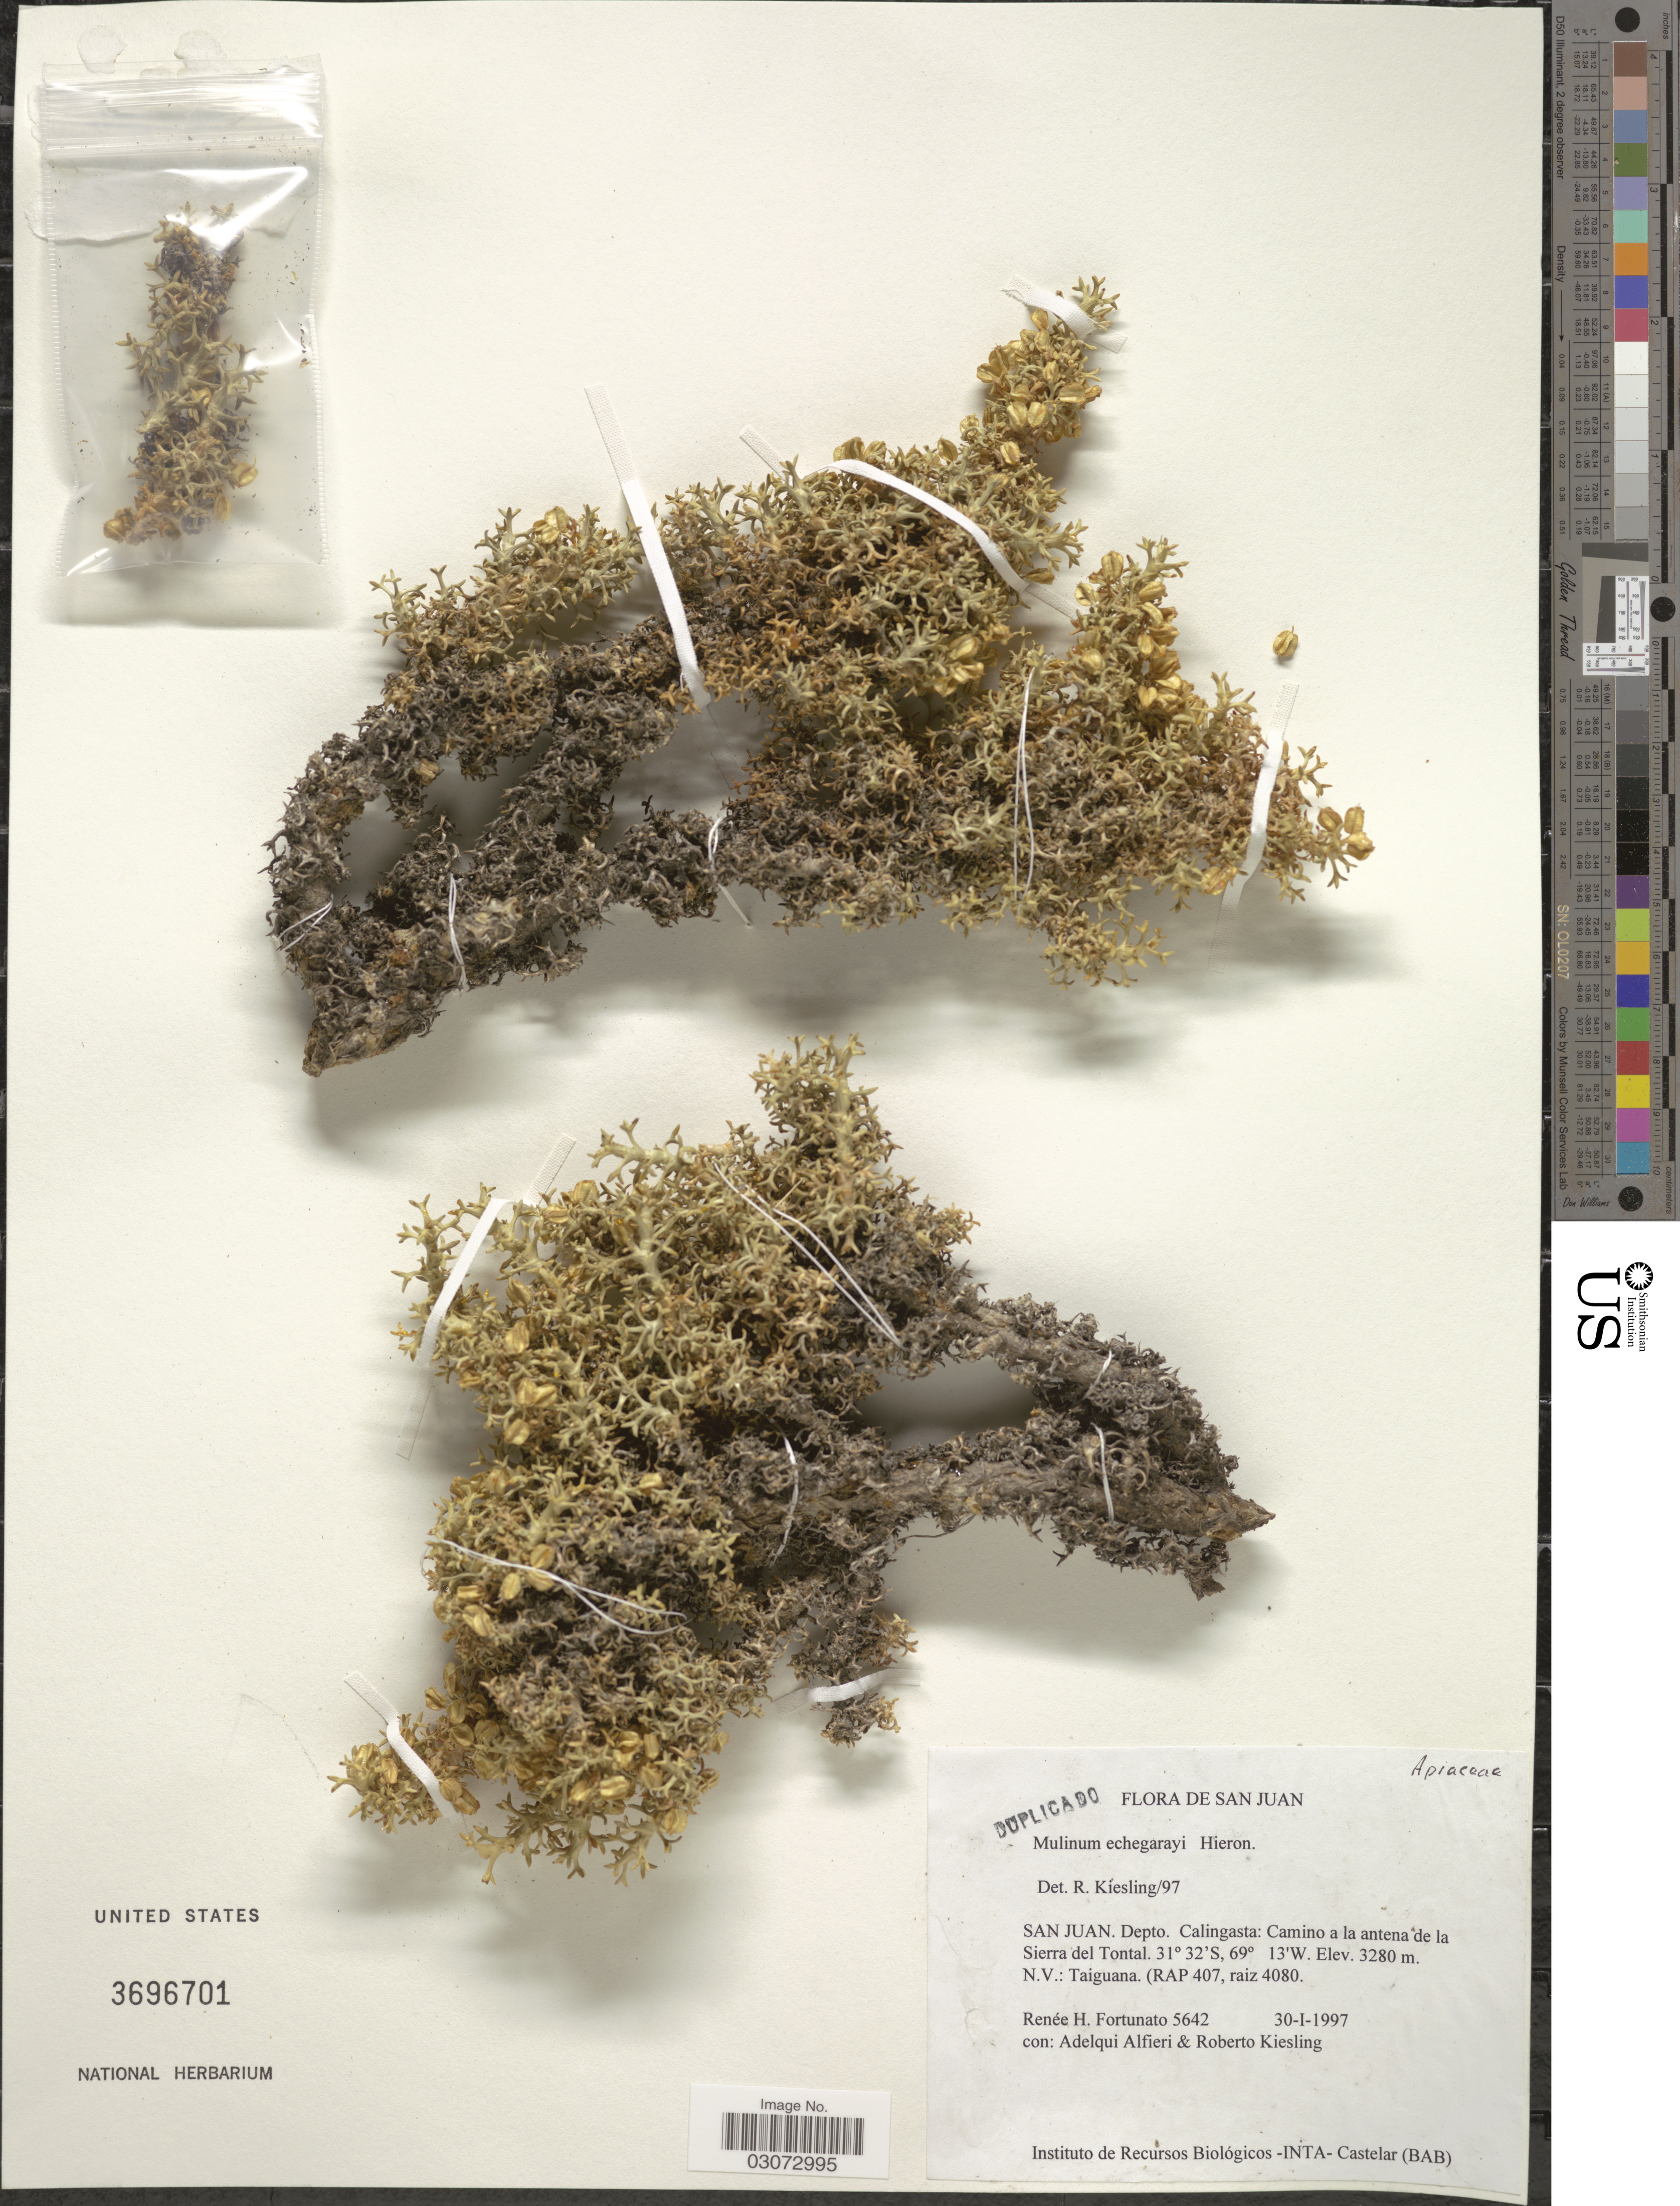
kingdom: Plantae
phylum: Tracheophyta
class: Magnoliopsida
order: Apiales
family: Apiaceae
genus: Mulinum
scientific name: Mulinum echegarayii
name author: Hieron.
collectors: R. H. Fortunato, A. Alfieri & R. Kiesling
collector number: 5642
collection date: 1997-01-30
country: Argentina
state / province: San Juan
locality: San Juan. Depto. Calingasta: Camino a la antena de la Sierra del Tontal. N. V. : Taiguana. (RAP 407, raiz 4080.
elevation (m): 3280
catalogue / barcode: US 3696701